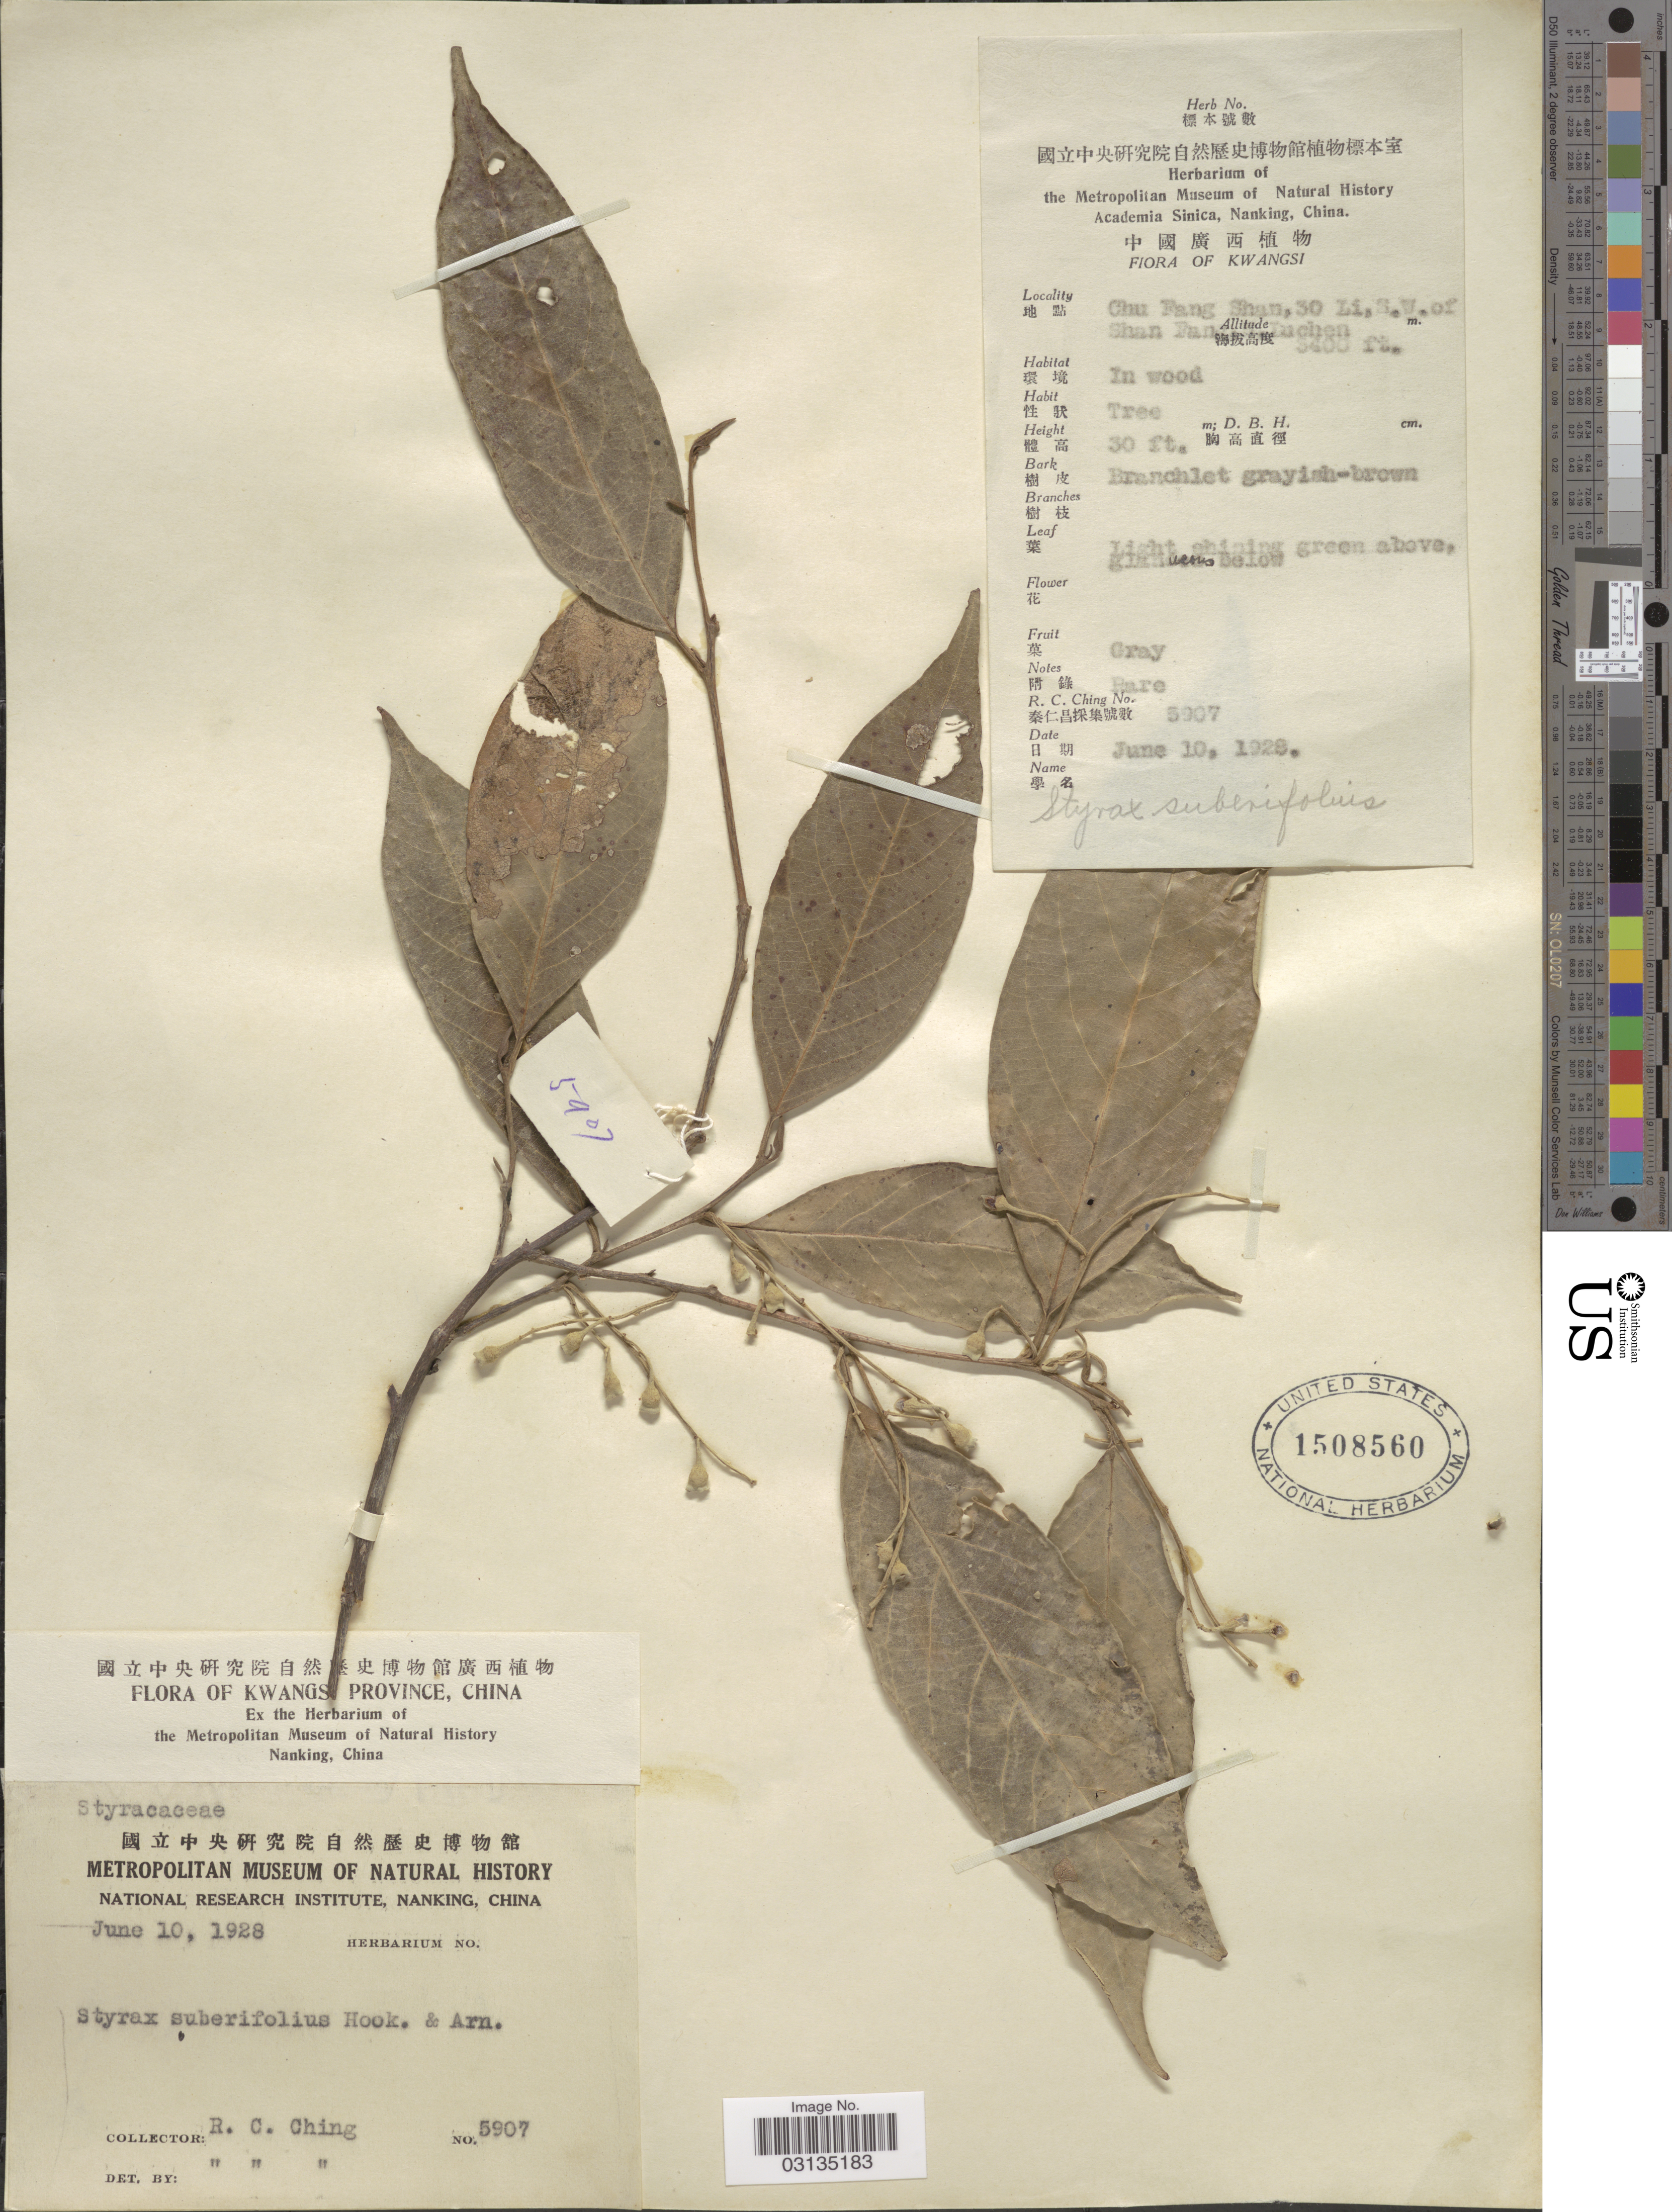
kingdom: Plantae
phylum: Tracheophyta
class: Magnoliopsida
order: Ericales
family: Styracaceae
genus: Styrax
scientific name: Styrax suberifolius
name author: Hook. & Arn.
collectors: R. C. Ching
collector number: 5907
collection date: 1928-06-10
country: China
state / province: Guangxi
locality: Kwangsi, Chu Fang Shan, 30 Li, S.W. of Shan Fan, Luchen.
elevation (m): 1036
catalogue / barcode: US 1508560